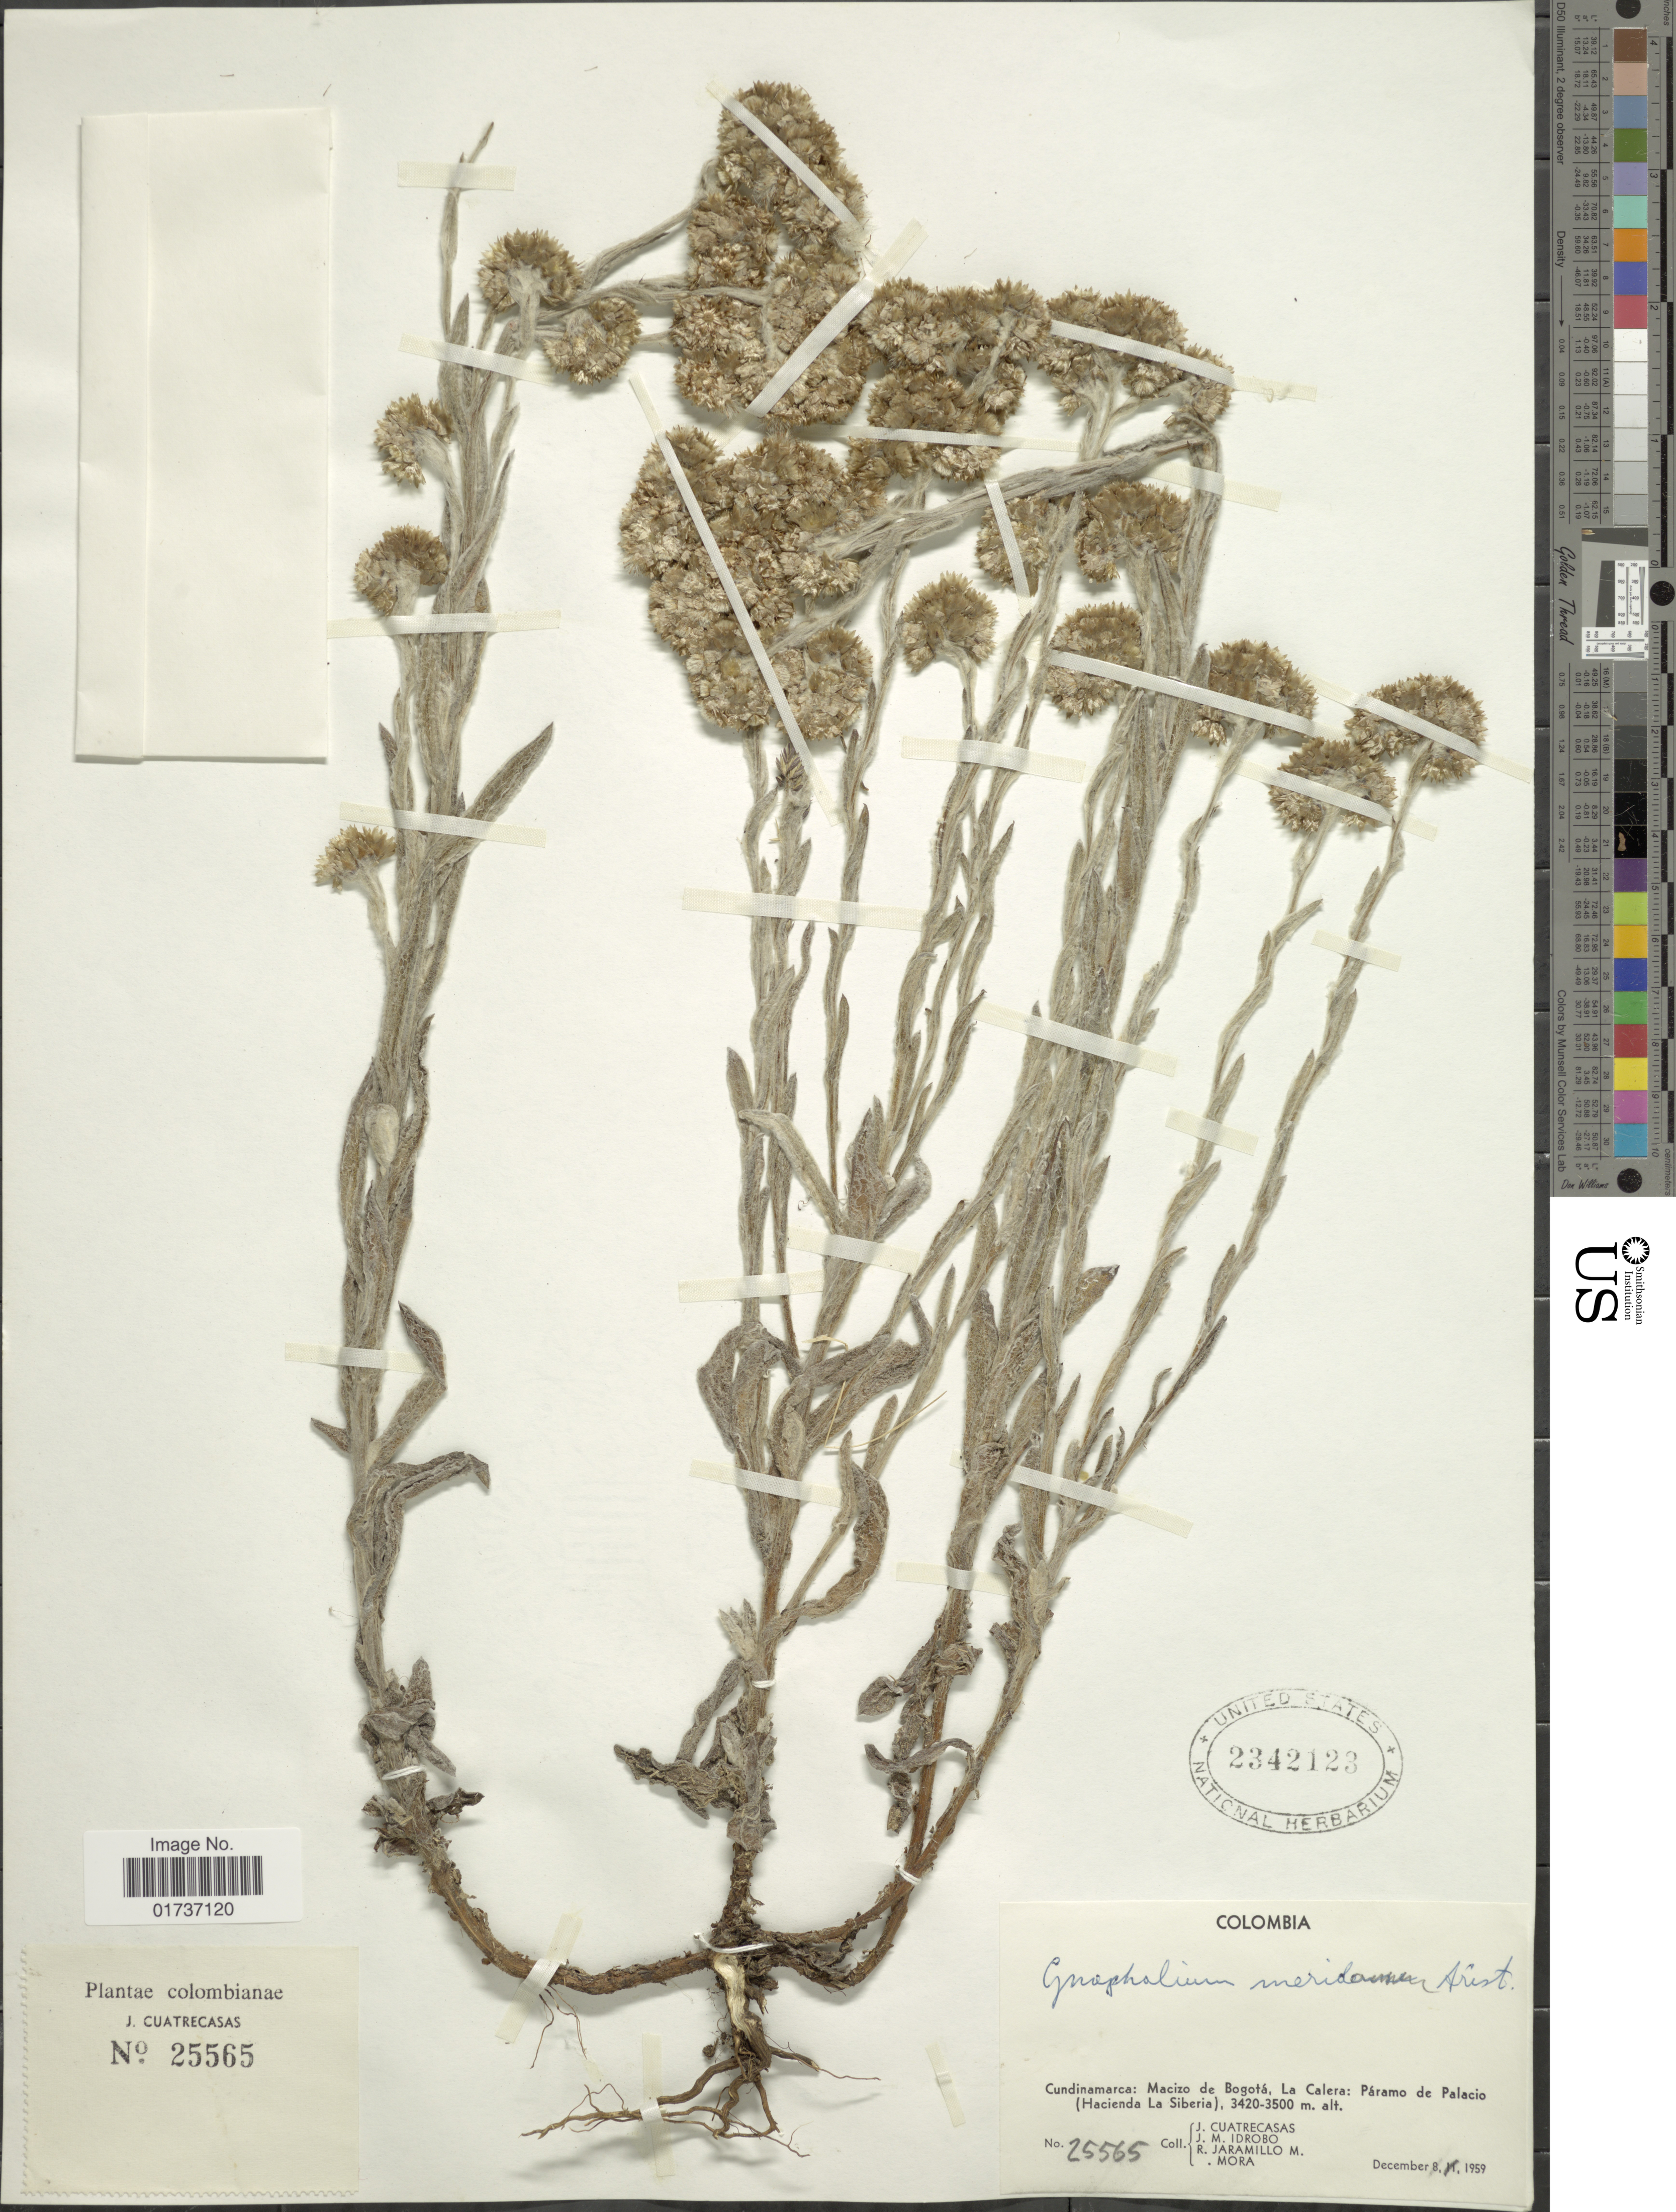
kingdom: Plantae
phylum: Tracheophyta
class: Magnoliopsida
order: Asterales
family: Asteraceae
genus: Gnaphalium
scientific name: Gnaphalium meridanum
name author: Aristeg.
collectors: J. Cuatrecasas, J. M. Idrobo, R. Jaramillo M. & Mora, --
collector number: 25565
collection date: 1959-12-08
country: Colombia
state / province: Cundinamarca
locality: Macizo de Bogotá, La Calera: Pãramo de Palacio (Hacienda La Siberia)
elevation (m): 3420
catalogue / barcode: US 2342123